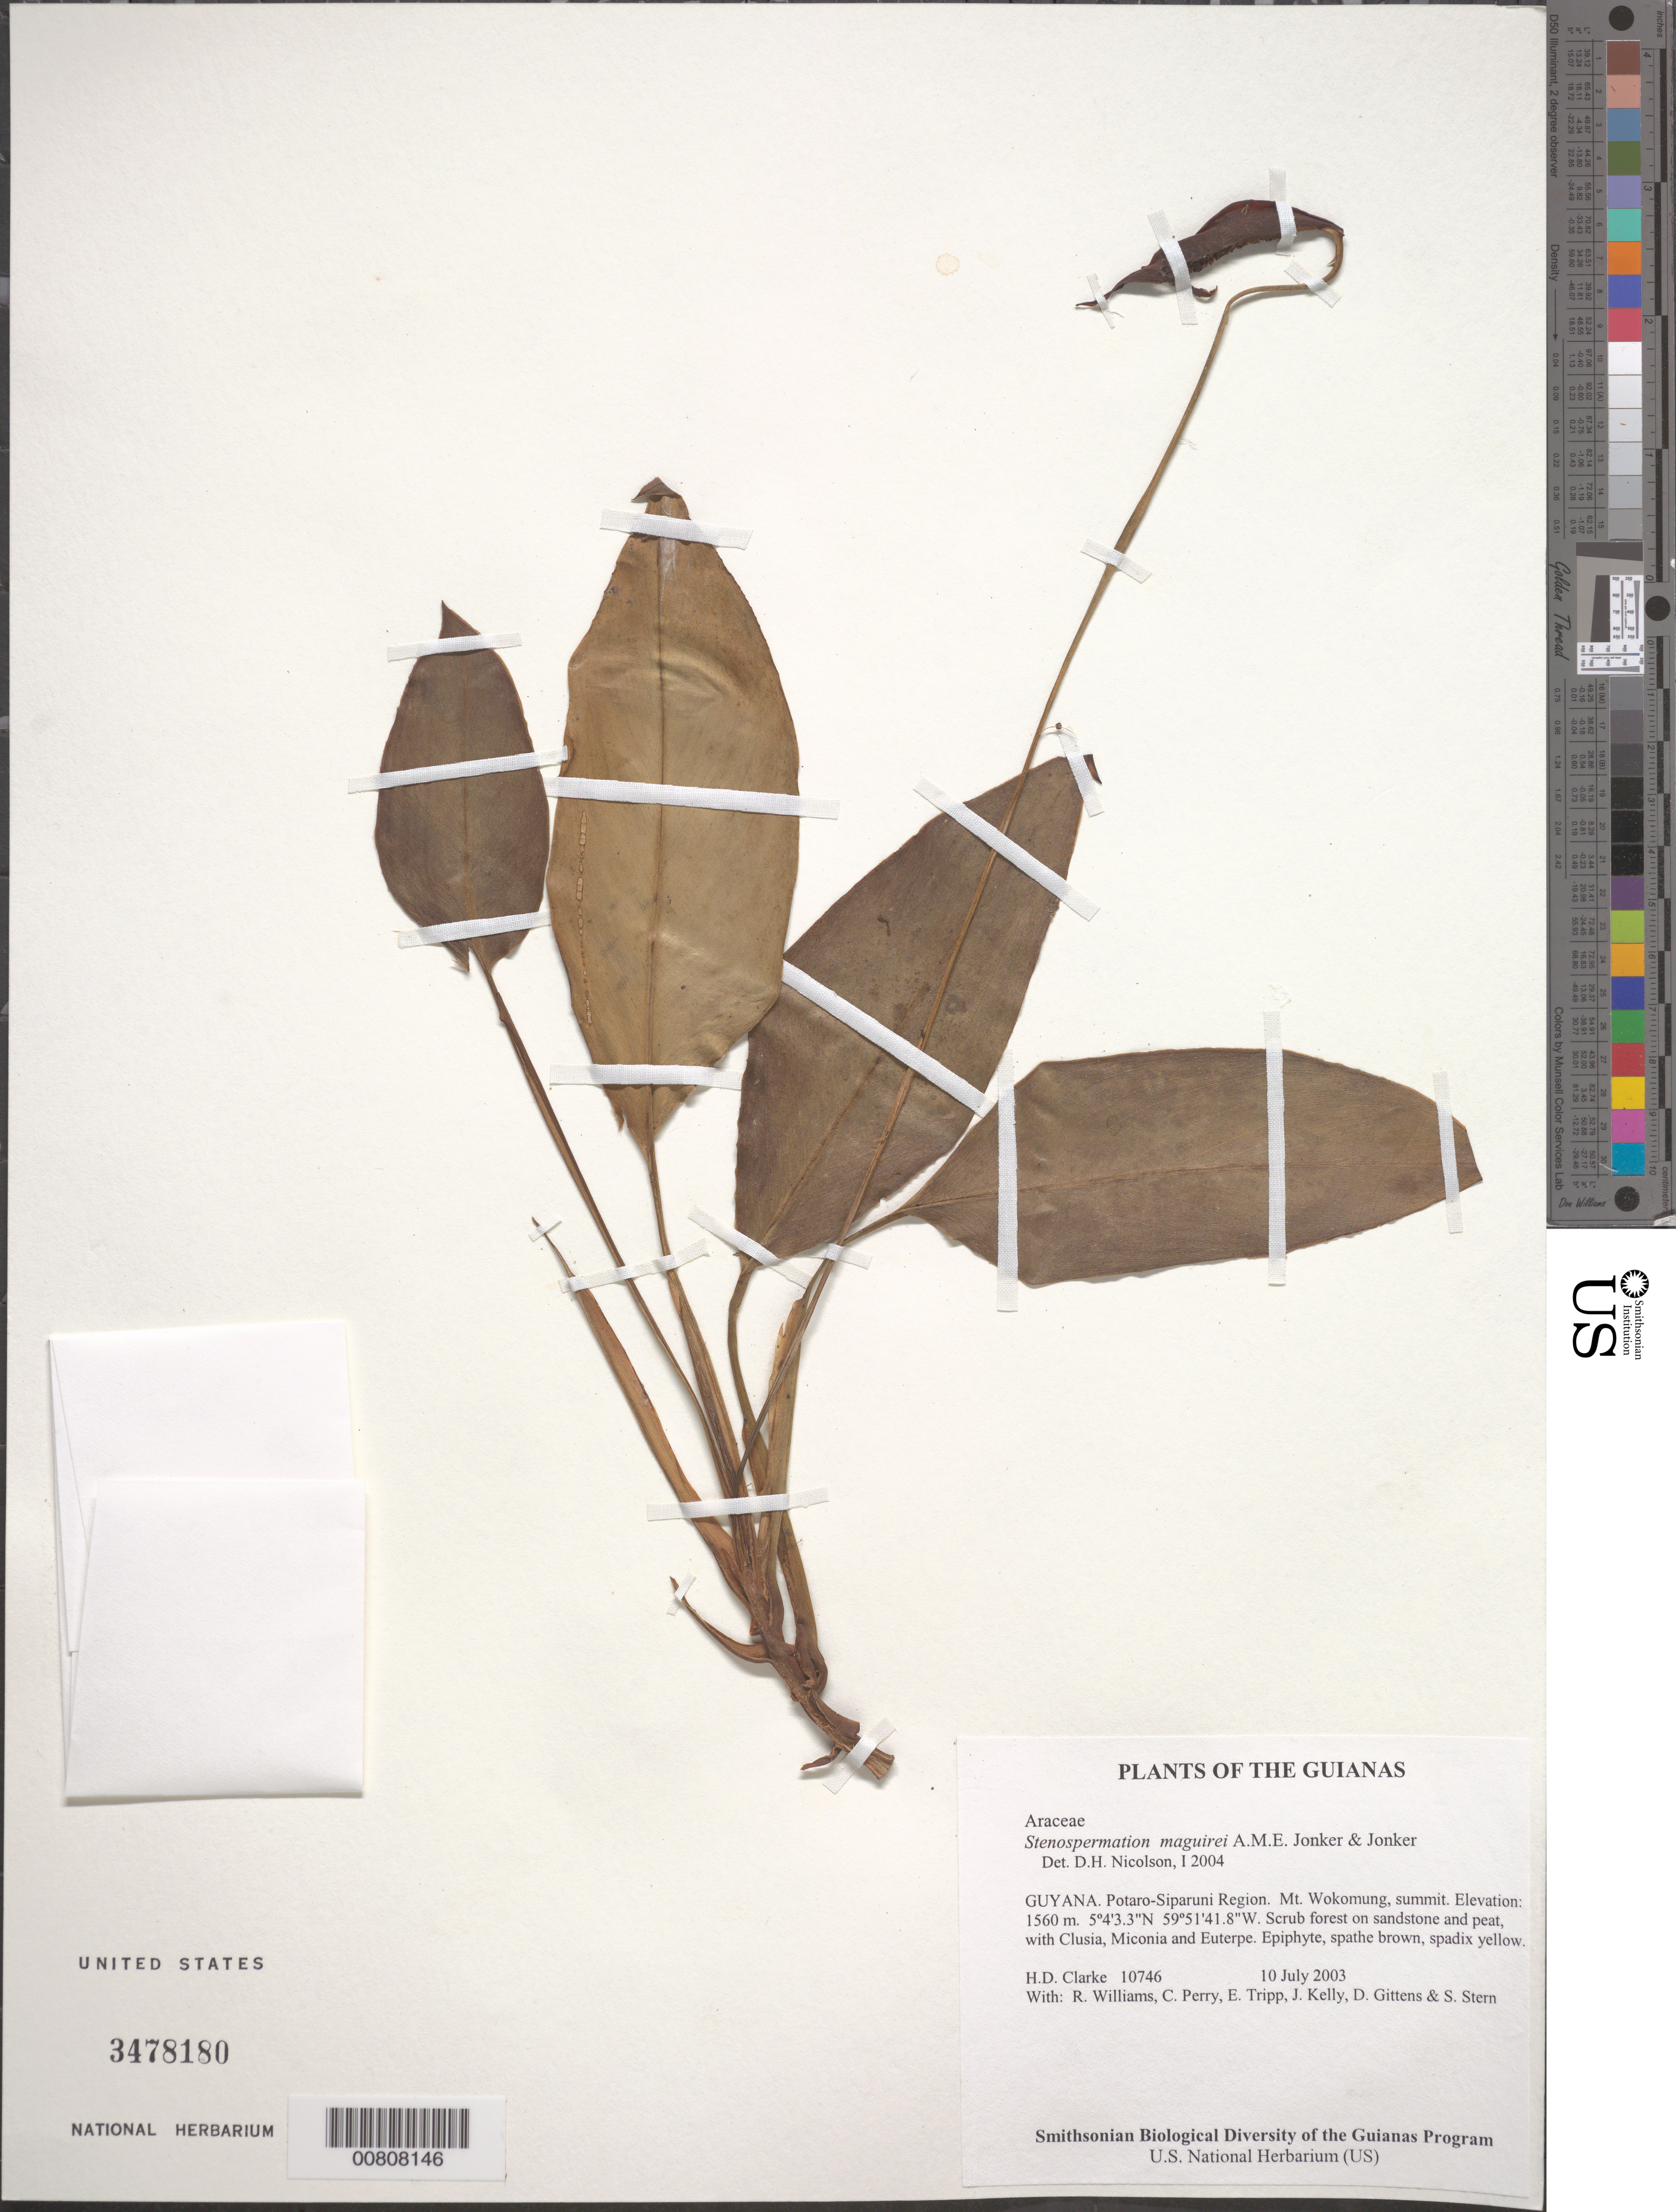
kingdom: Plantae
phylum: Tracheophyta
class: Liliopsida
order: Alismatales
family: Araceae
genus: Stenospermation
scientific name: Stenospermation maguirei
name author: A.M.E. Jonker & Jonker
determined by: Nicolson, Dan H.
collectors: H. D. Clarke, R. Williams, C. Perry, E. Tripp, J. Kelly, D. Gittens & S. R. Stern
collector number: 10746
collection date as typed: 10 July 2003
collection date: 2003-07-10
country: Guyana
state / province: Potaro-Siparuni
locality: Mt. Wokomung, summit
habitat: Scrub forest on sandstone and peat, with Clusia, Miconia and Euterpe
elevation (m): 1560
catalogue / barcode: US 3478180